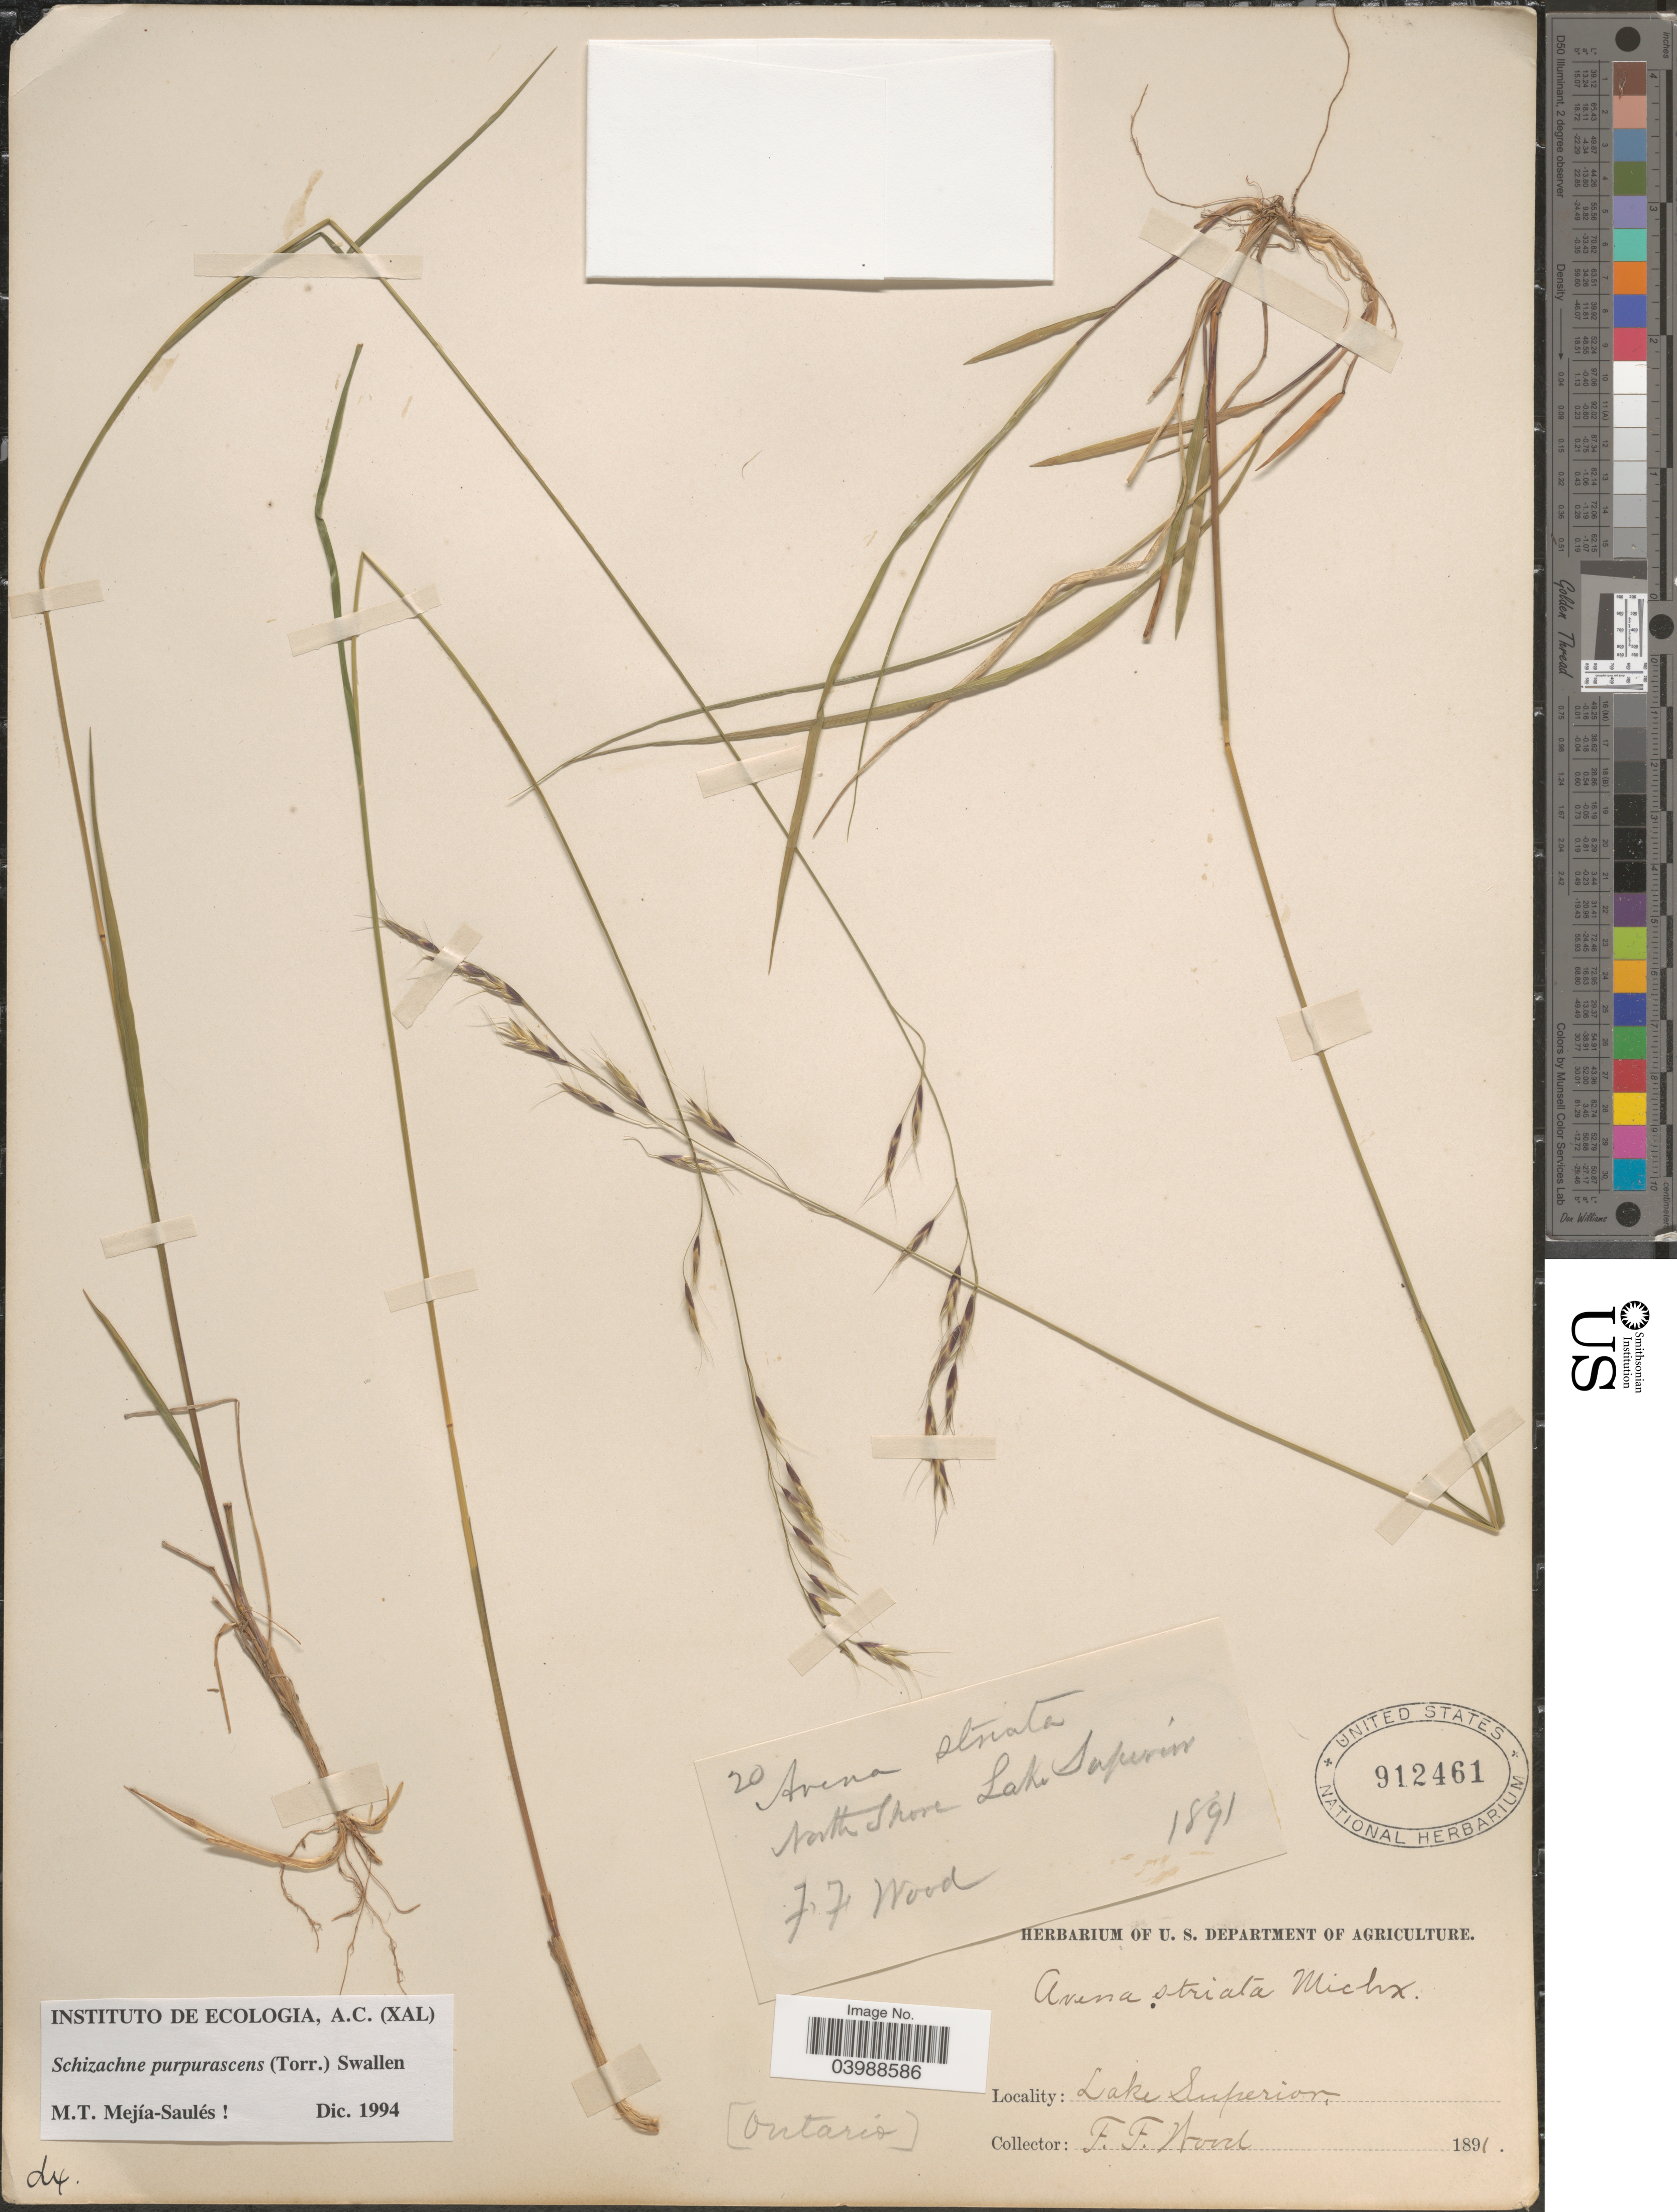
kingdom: Plantae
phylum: Tracheophyta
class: Liliopsida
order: Poales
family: Poaceae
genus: Schizachne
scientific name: Schizachne purpurascens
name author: (Torr.) Swallen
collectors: F. Wood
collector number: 20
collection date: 1891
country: Canada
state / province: Ontario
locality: North Shore Lake Superior.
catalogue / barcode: US 912461